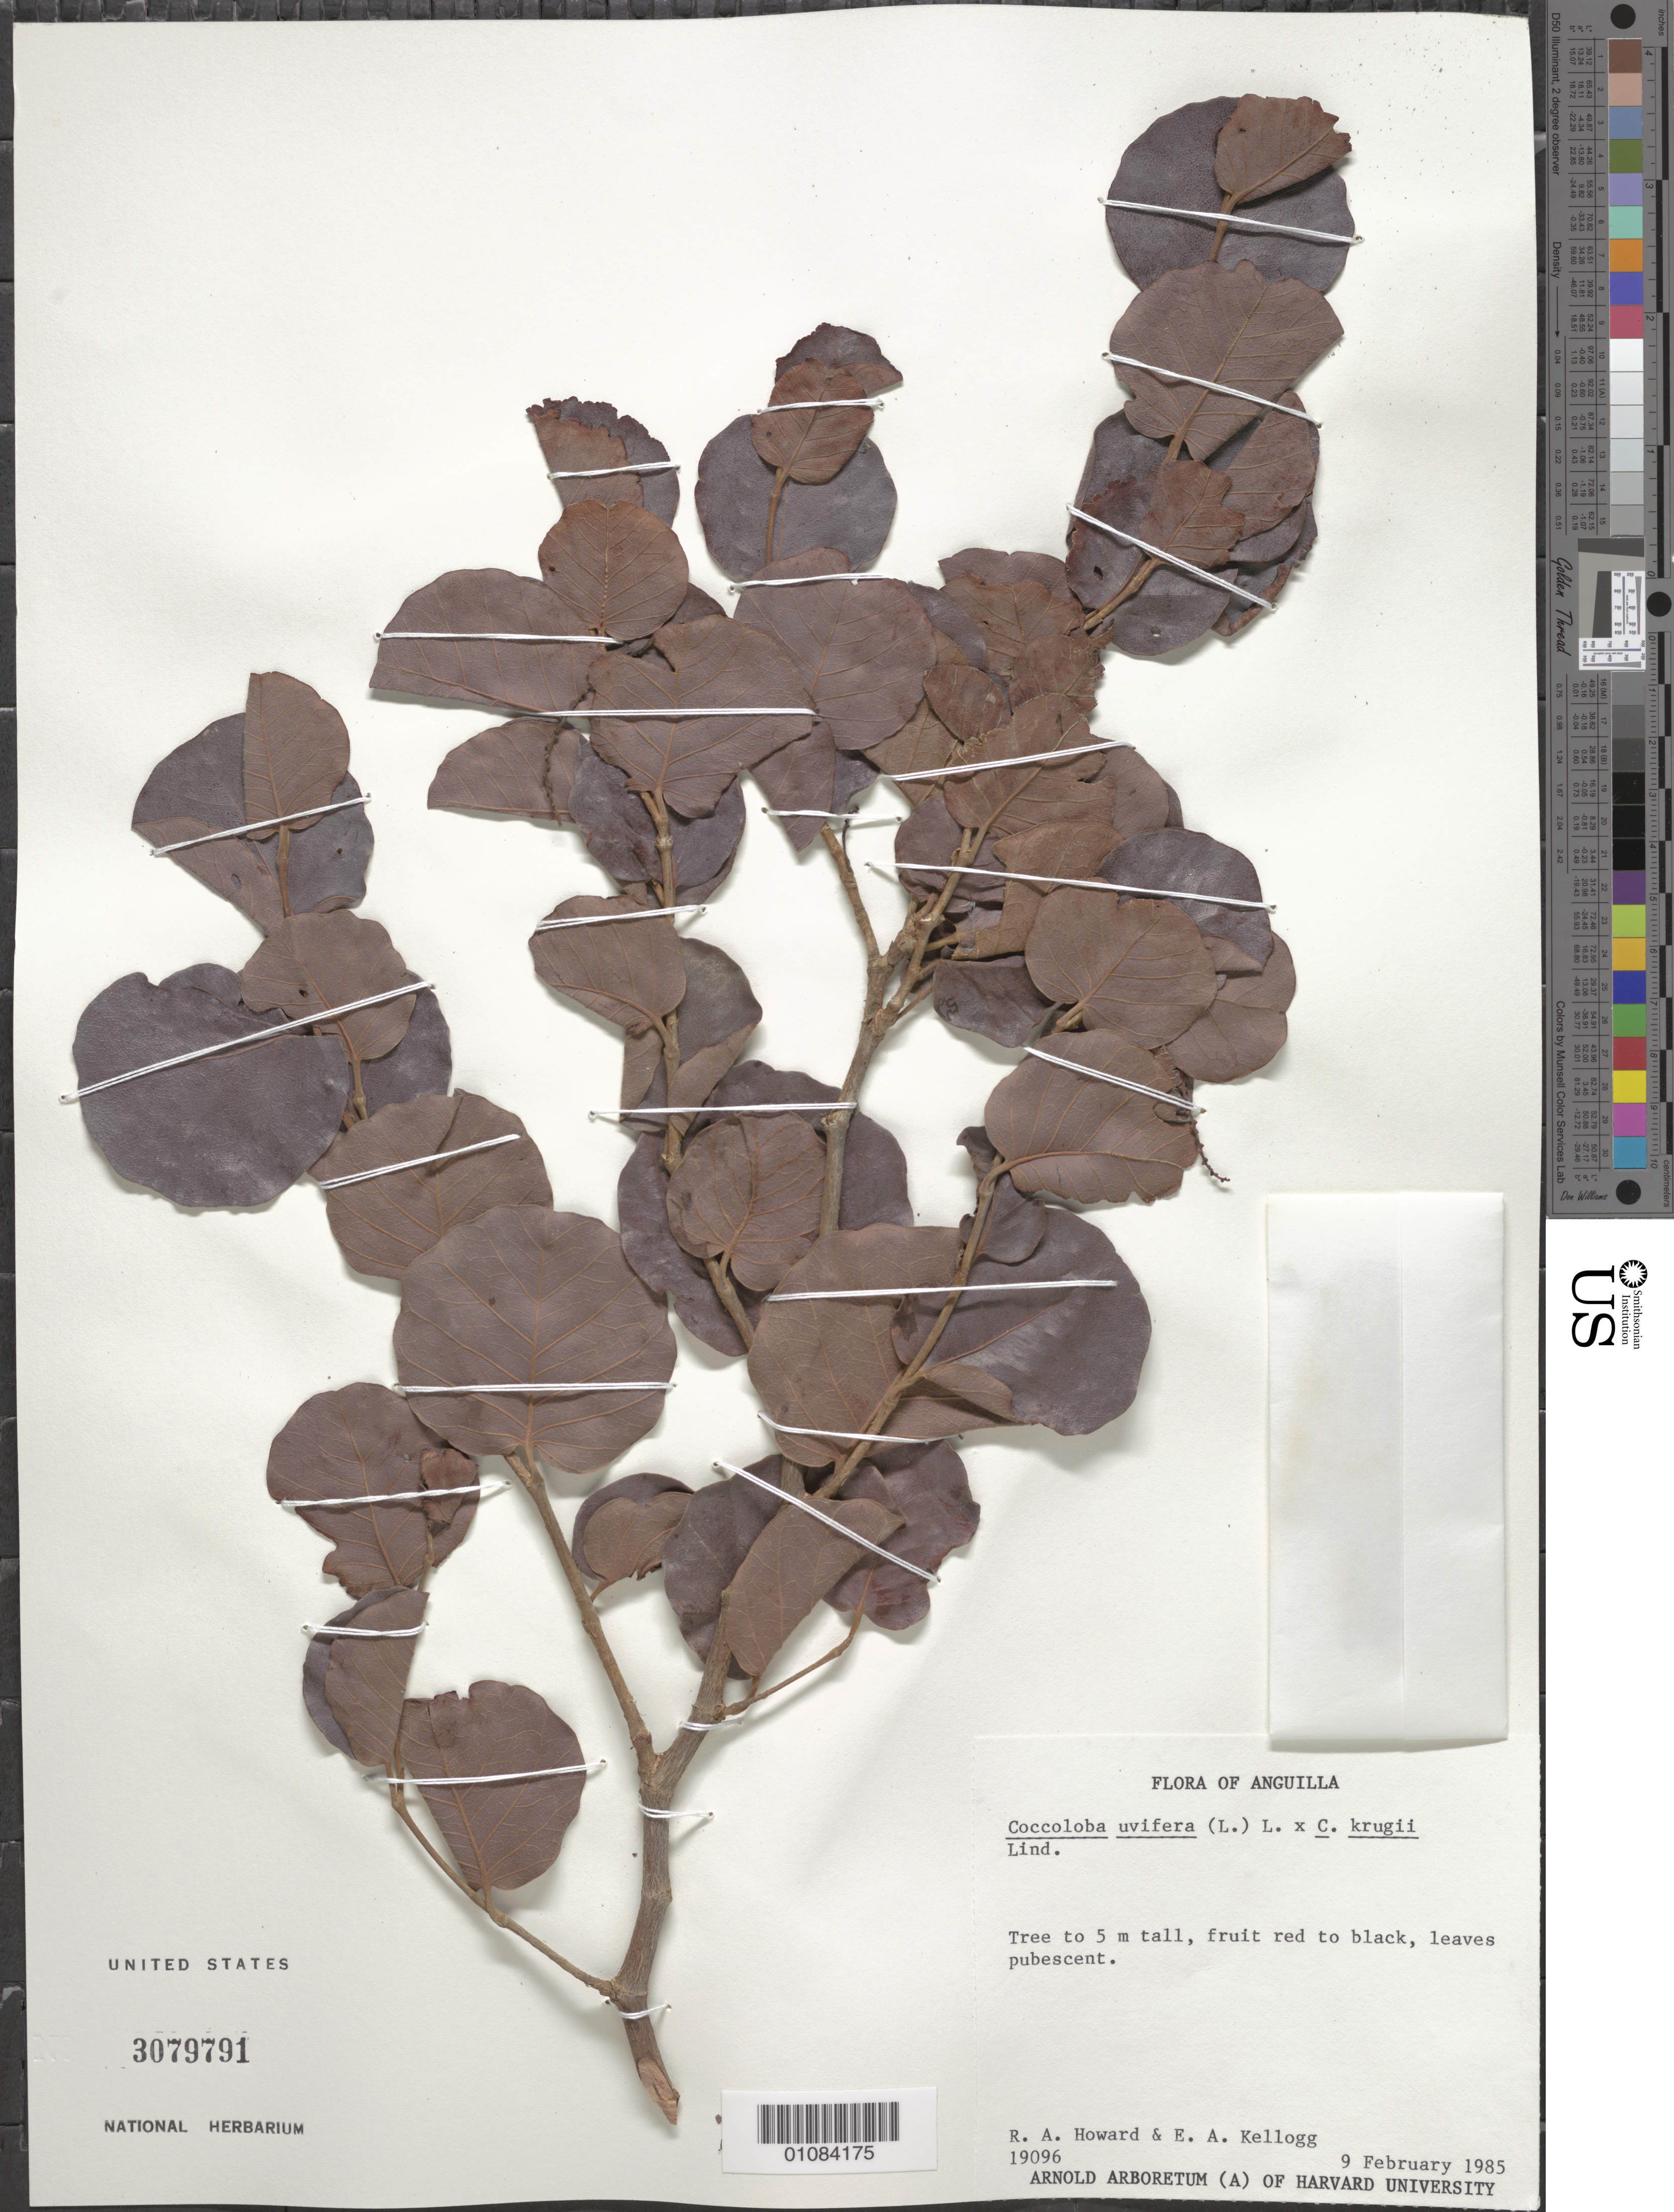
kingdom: Plantae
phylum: Tracheophyta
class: Magnoliopsida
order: Caryophyllales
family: Polygonaceae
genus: Coccoloba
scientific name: Coccoloba uvifera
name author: L.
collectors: R. A. Howard & E. A. Kellogg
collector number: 19096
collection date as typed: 09 Feb 1985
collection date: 1985-02-09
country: Anguilla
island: Anguilla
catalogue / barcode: US 3079791